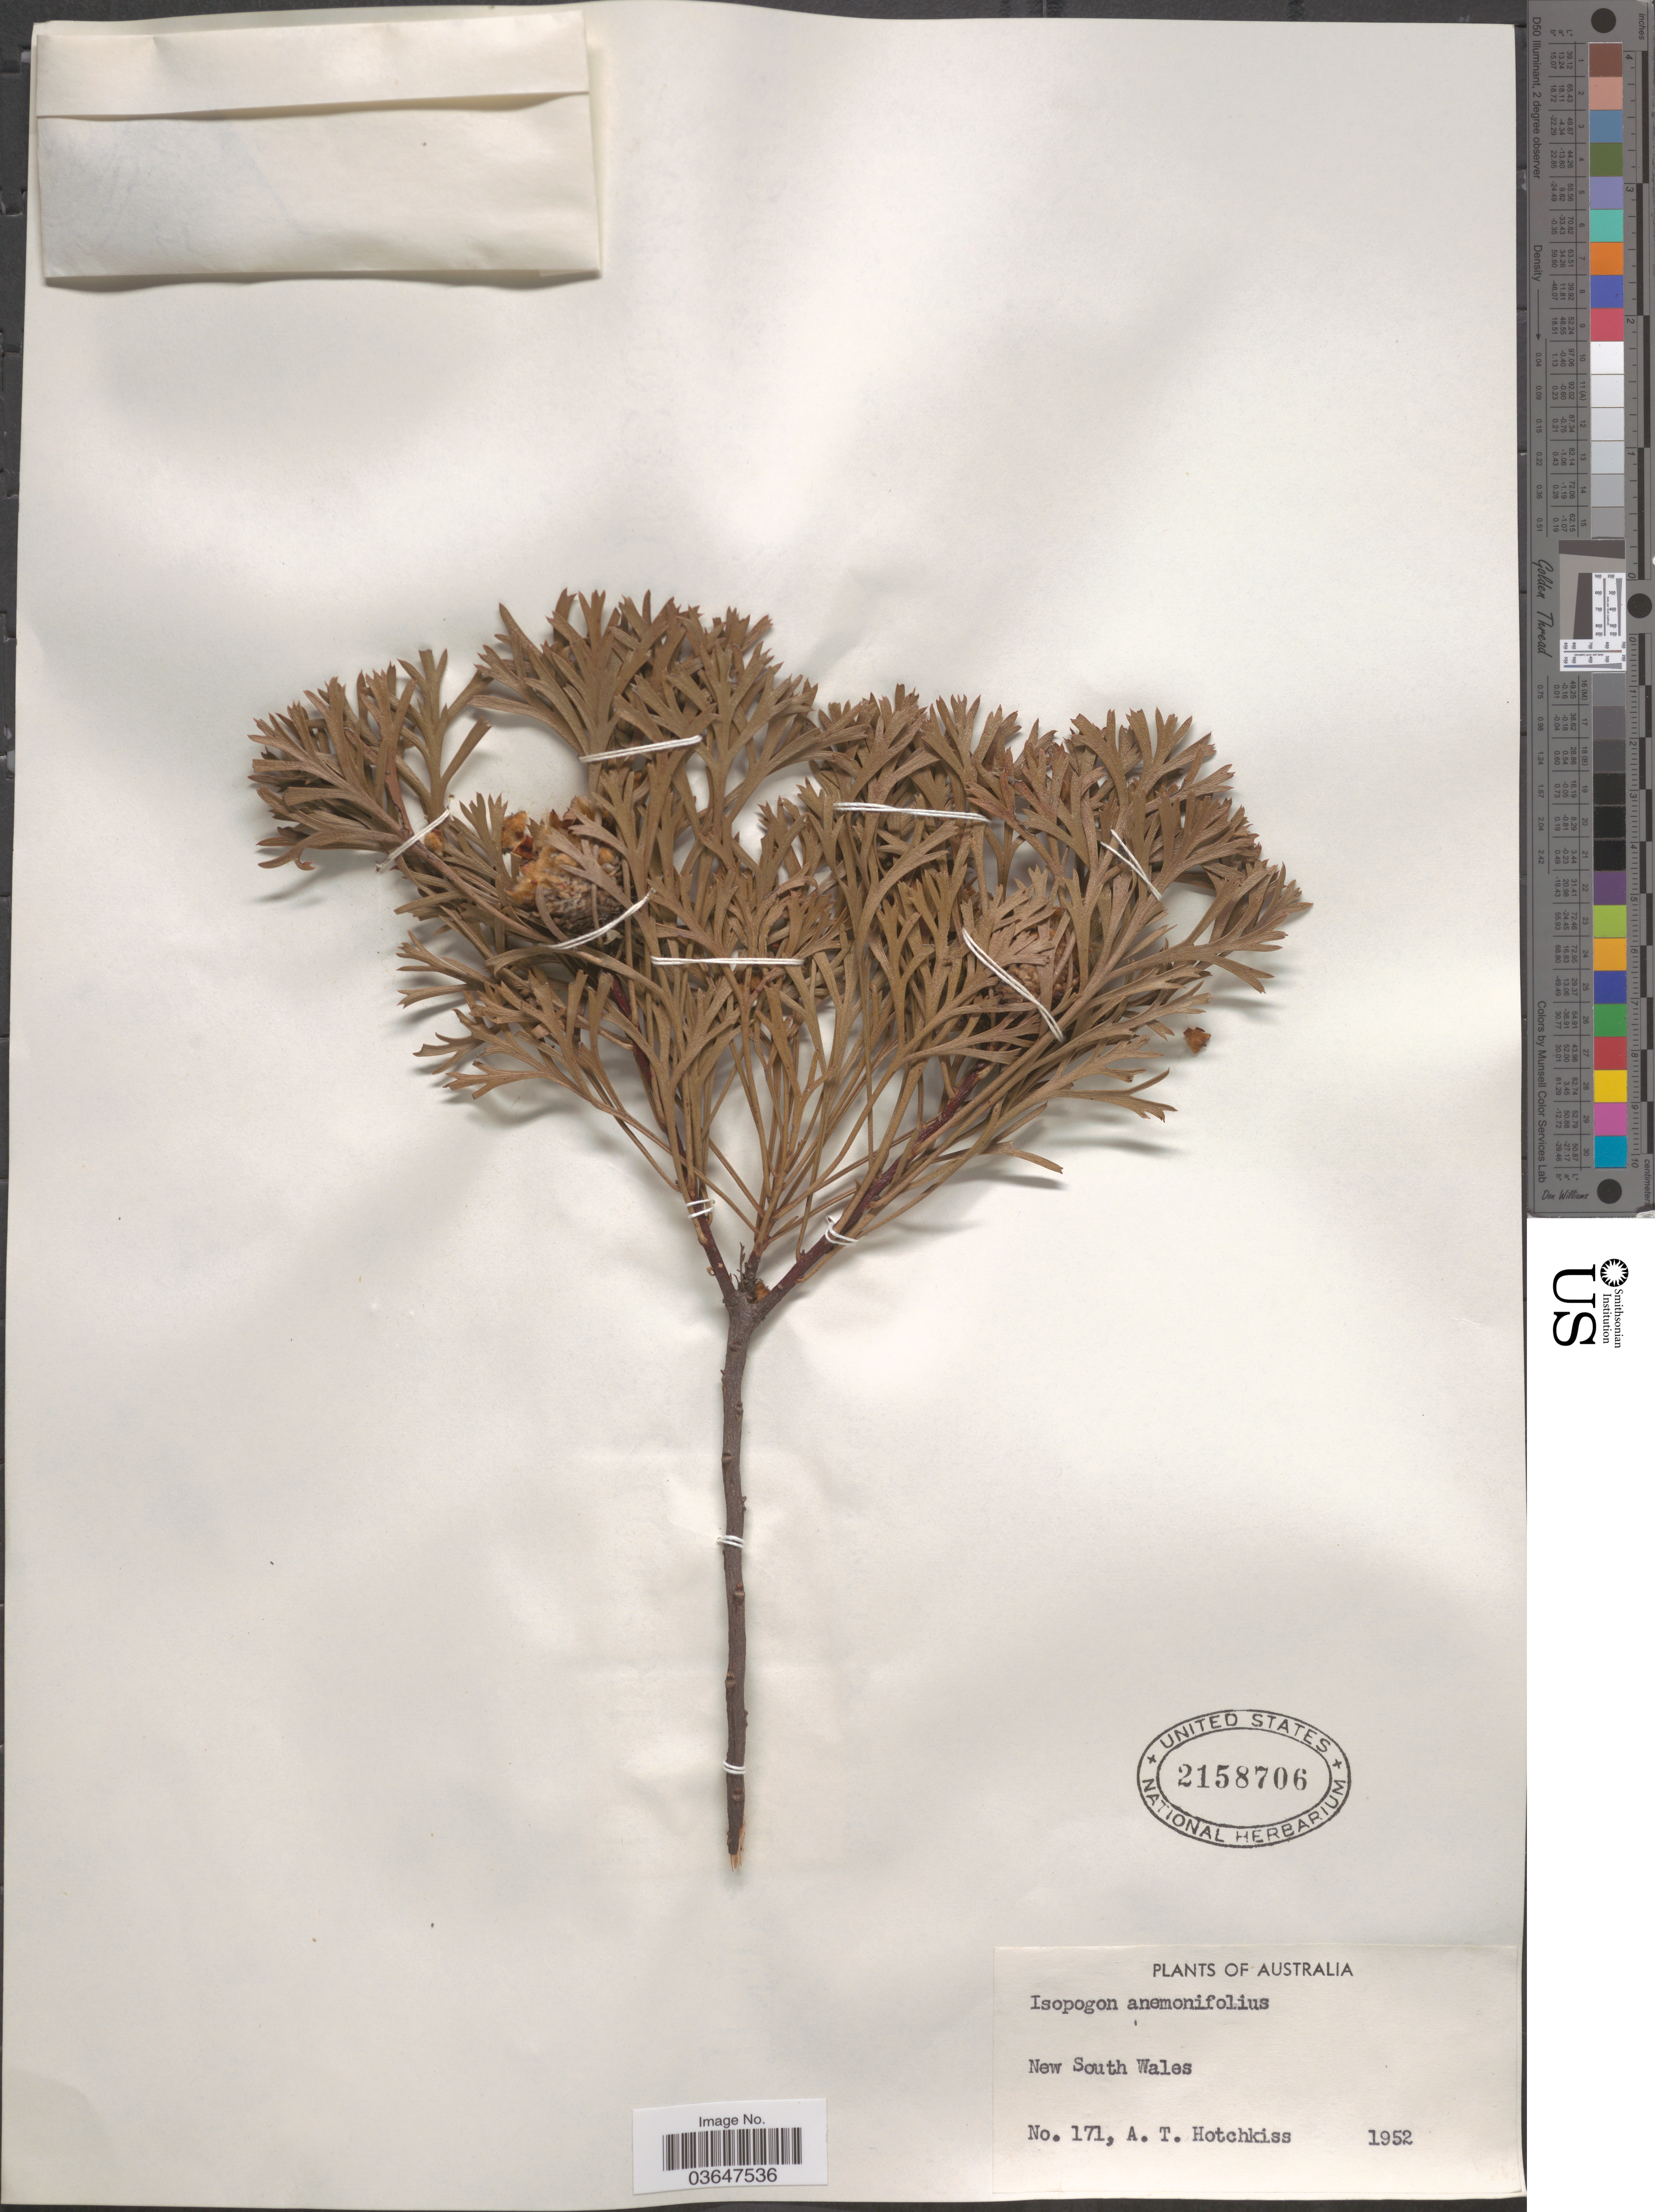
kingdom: Plantae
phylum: Tracheophyta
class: Magnoliopsida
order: Proteales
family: Proteaceae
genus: Isopogon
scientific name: Isopogon anemonifolius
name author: (Salisb.) Knight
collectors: A. Hotchkiss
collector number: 171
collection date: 1952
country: Australia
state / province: New South Wales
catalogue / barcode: US 2158706